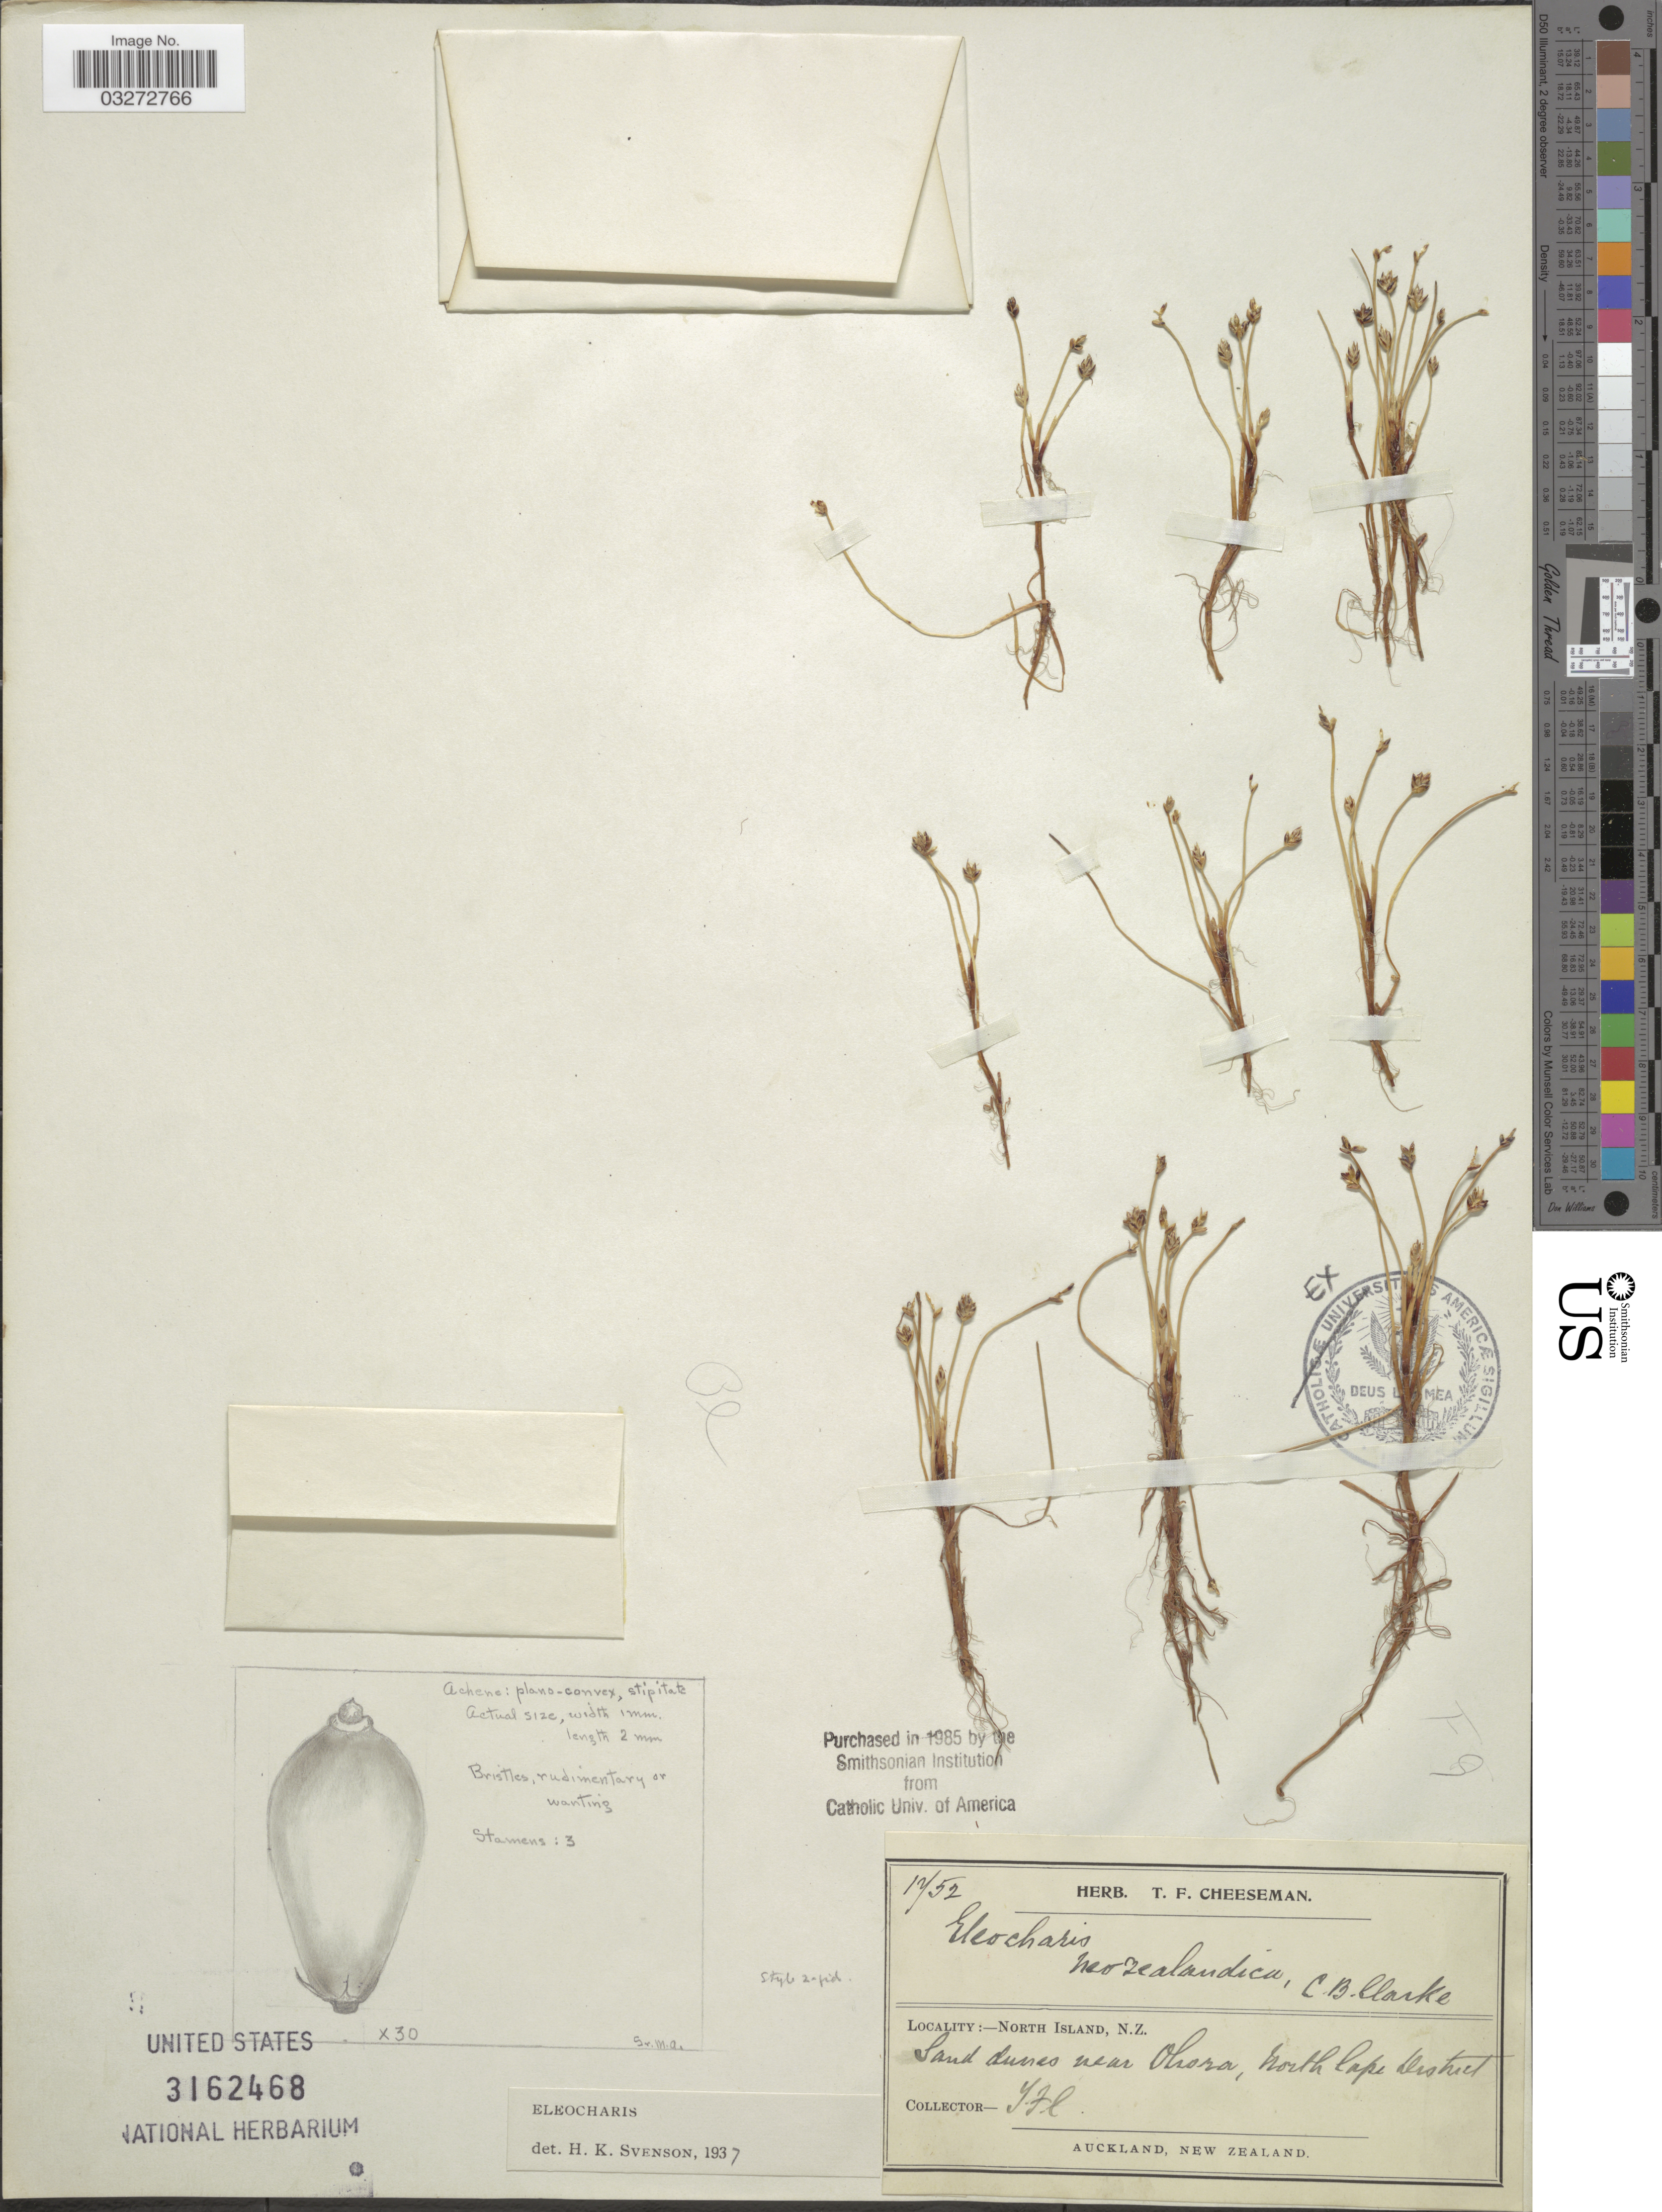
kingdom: Plantae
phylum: Tracheophyta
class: Liliopsida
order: Poales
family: Cyperaceae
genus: Eleocharis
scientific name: Eleocharis neozelandica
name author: C.B. Clarke ex Kirk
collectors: T. F. Cheeseman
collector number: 1752*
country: New Zealand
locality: North Island. Sand dunes near Ohora, North Lake District.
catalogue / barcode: US 3162468